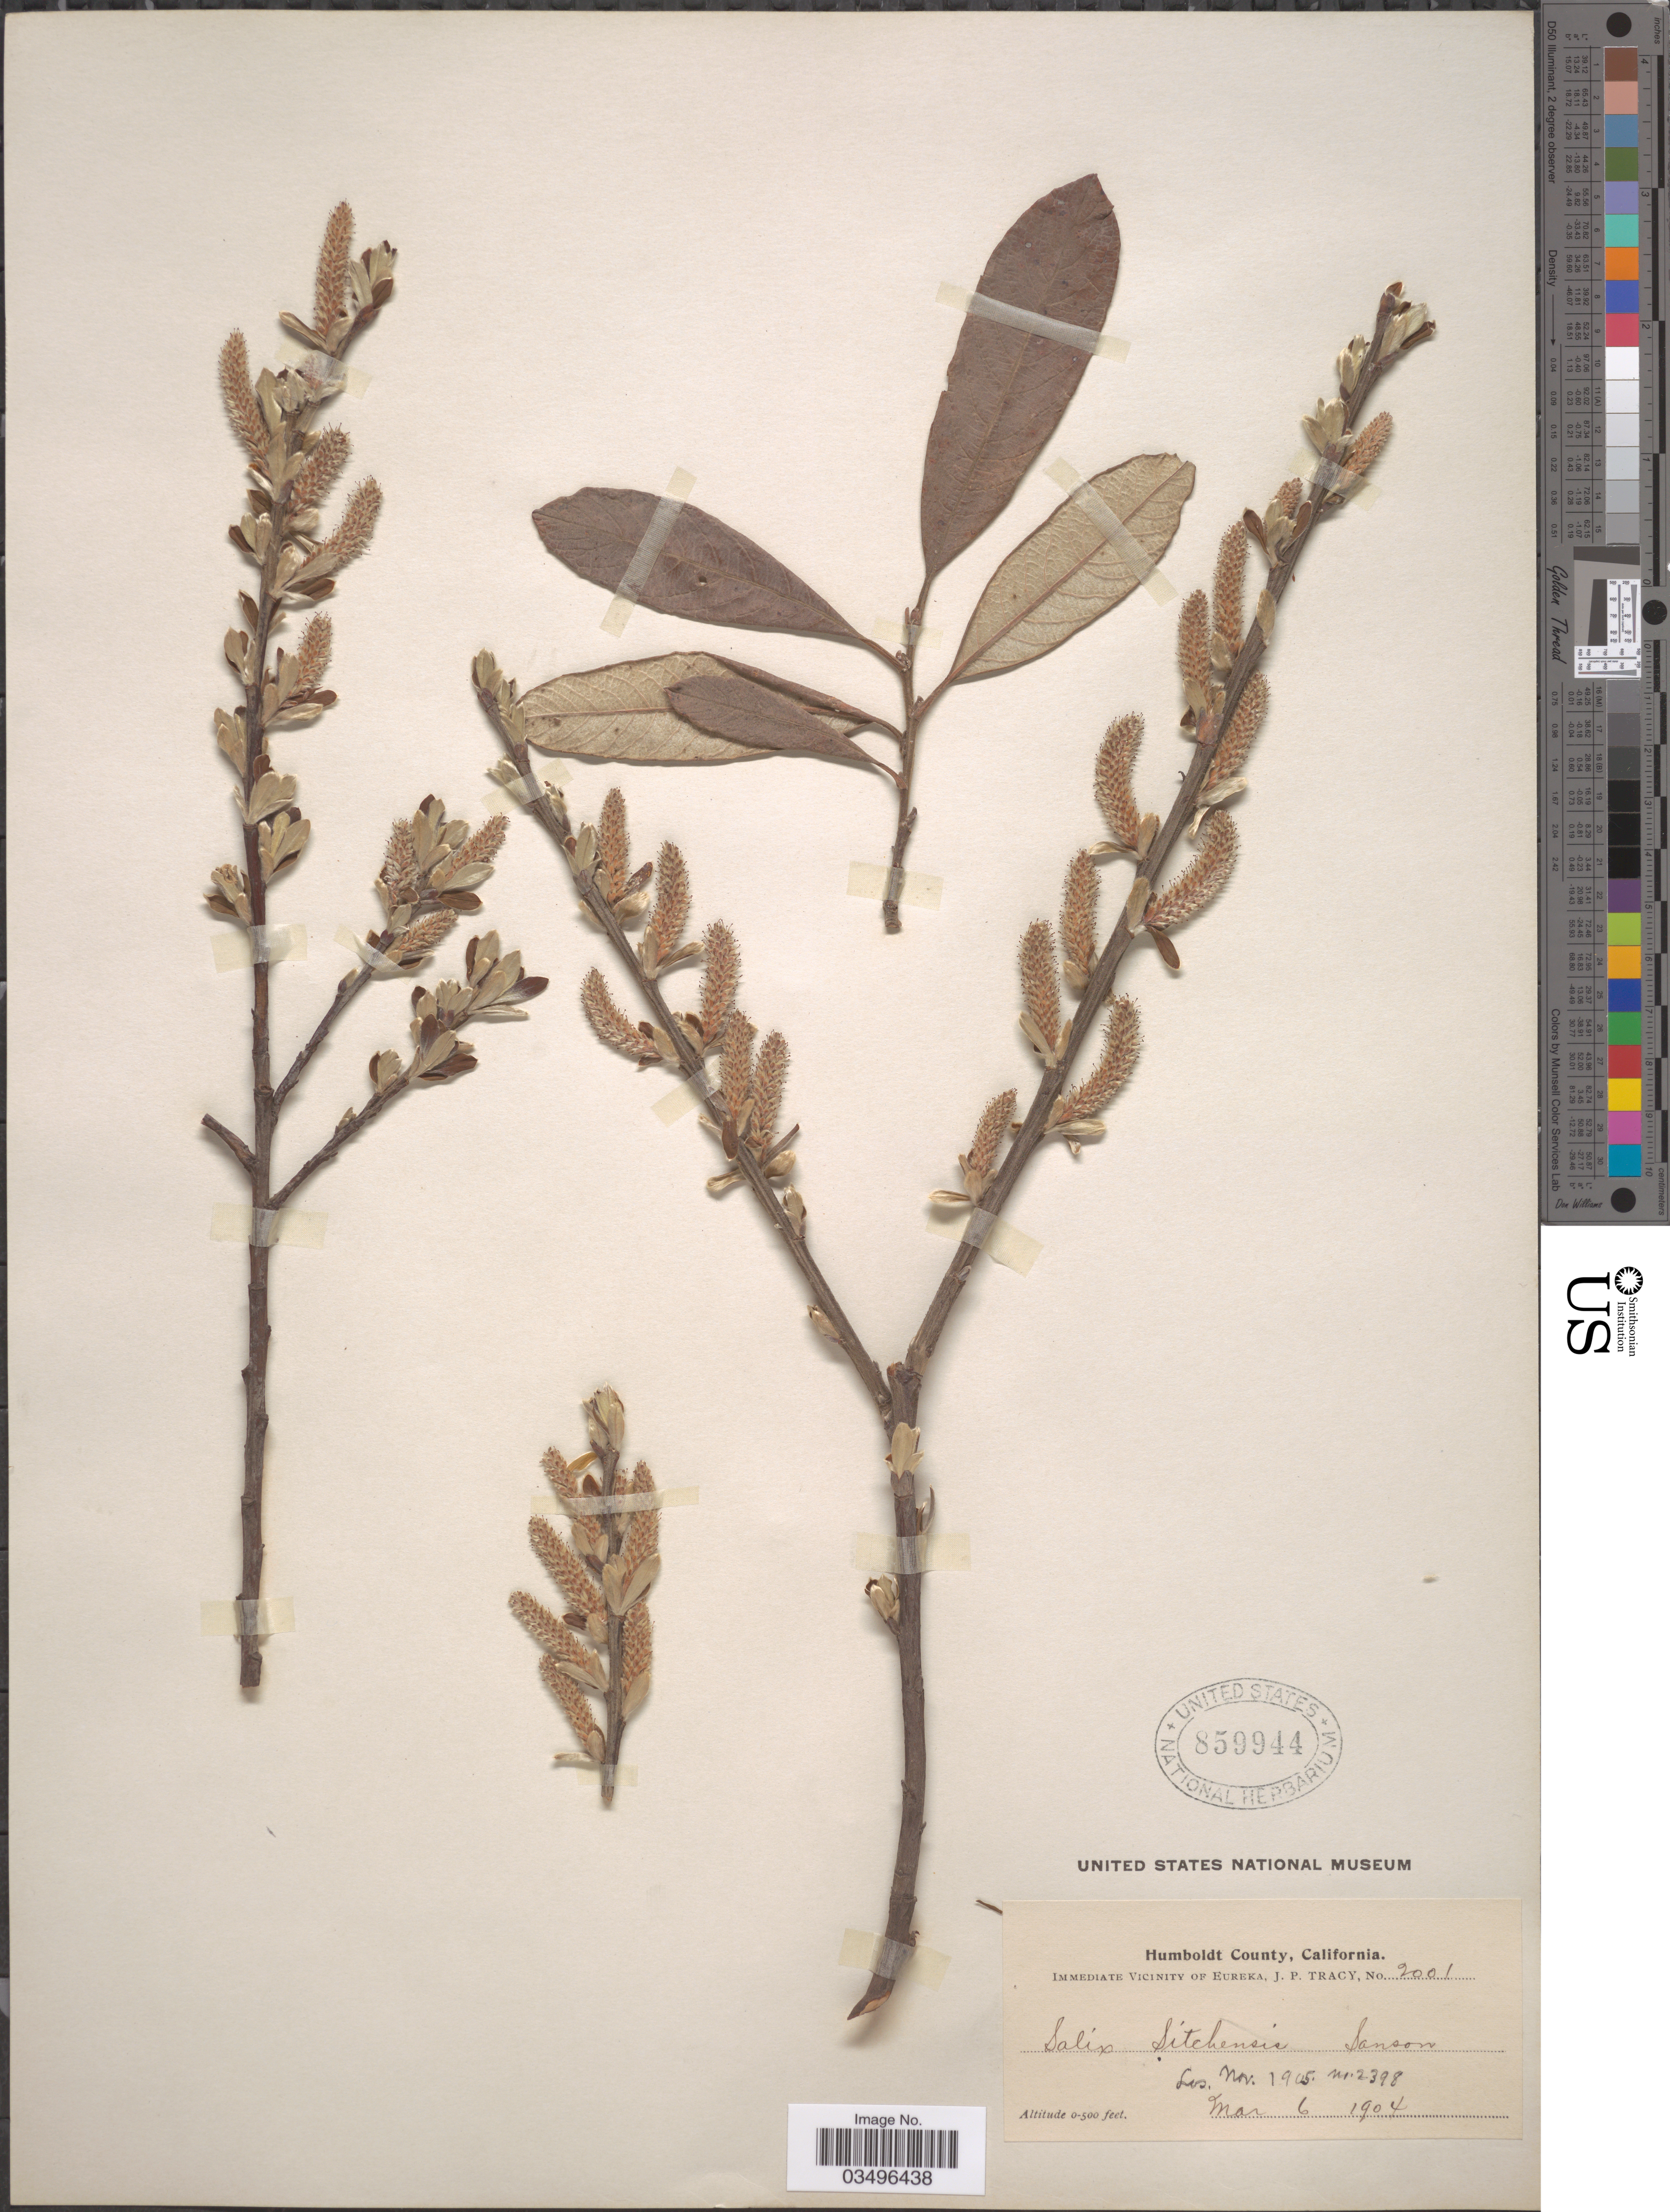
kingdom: Plantae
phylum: Tracheophyta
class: Magnoliopsida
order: Malpighiales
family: Salicaceae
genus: Salix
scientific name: Salix coulteri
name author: Andersson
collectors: J. Tracy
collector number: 2001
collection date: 1904-03-06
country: United States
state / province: California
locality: Immediate Vicinity of Eureka.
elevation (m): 0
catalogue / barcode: US 859944